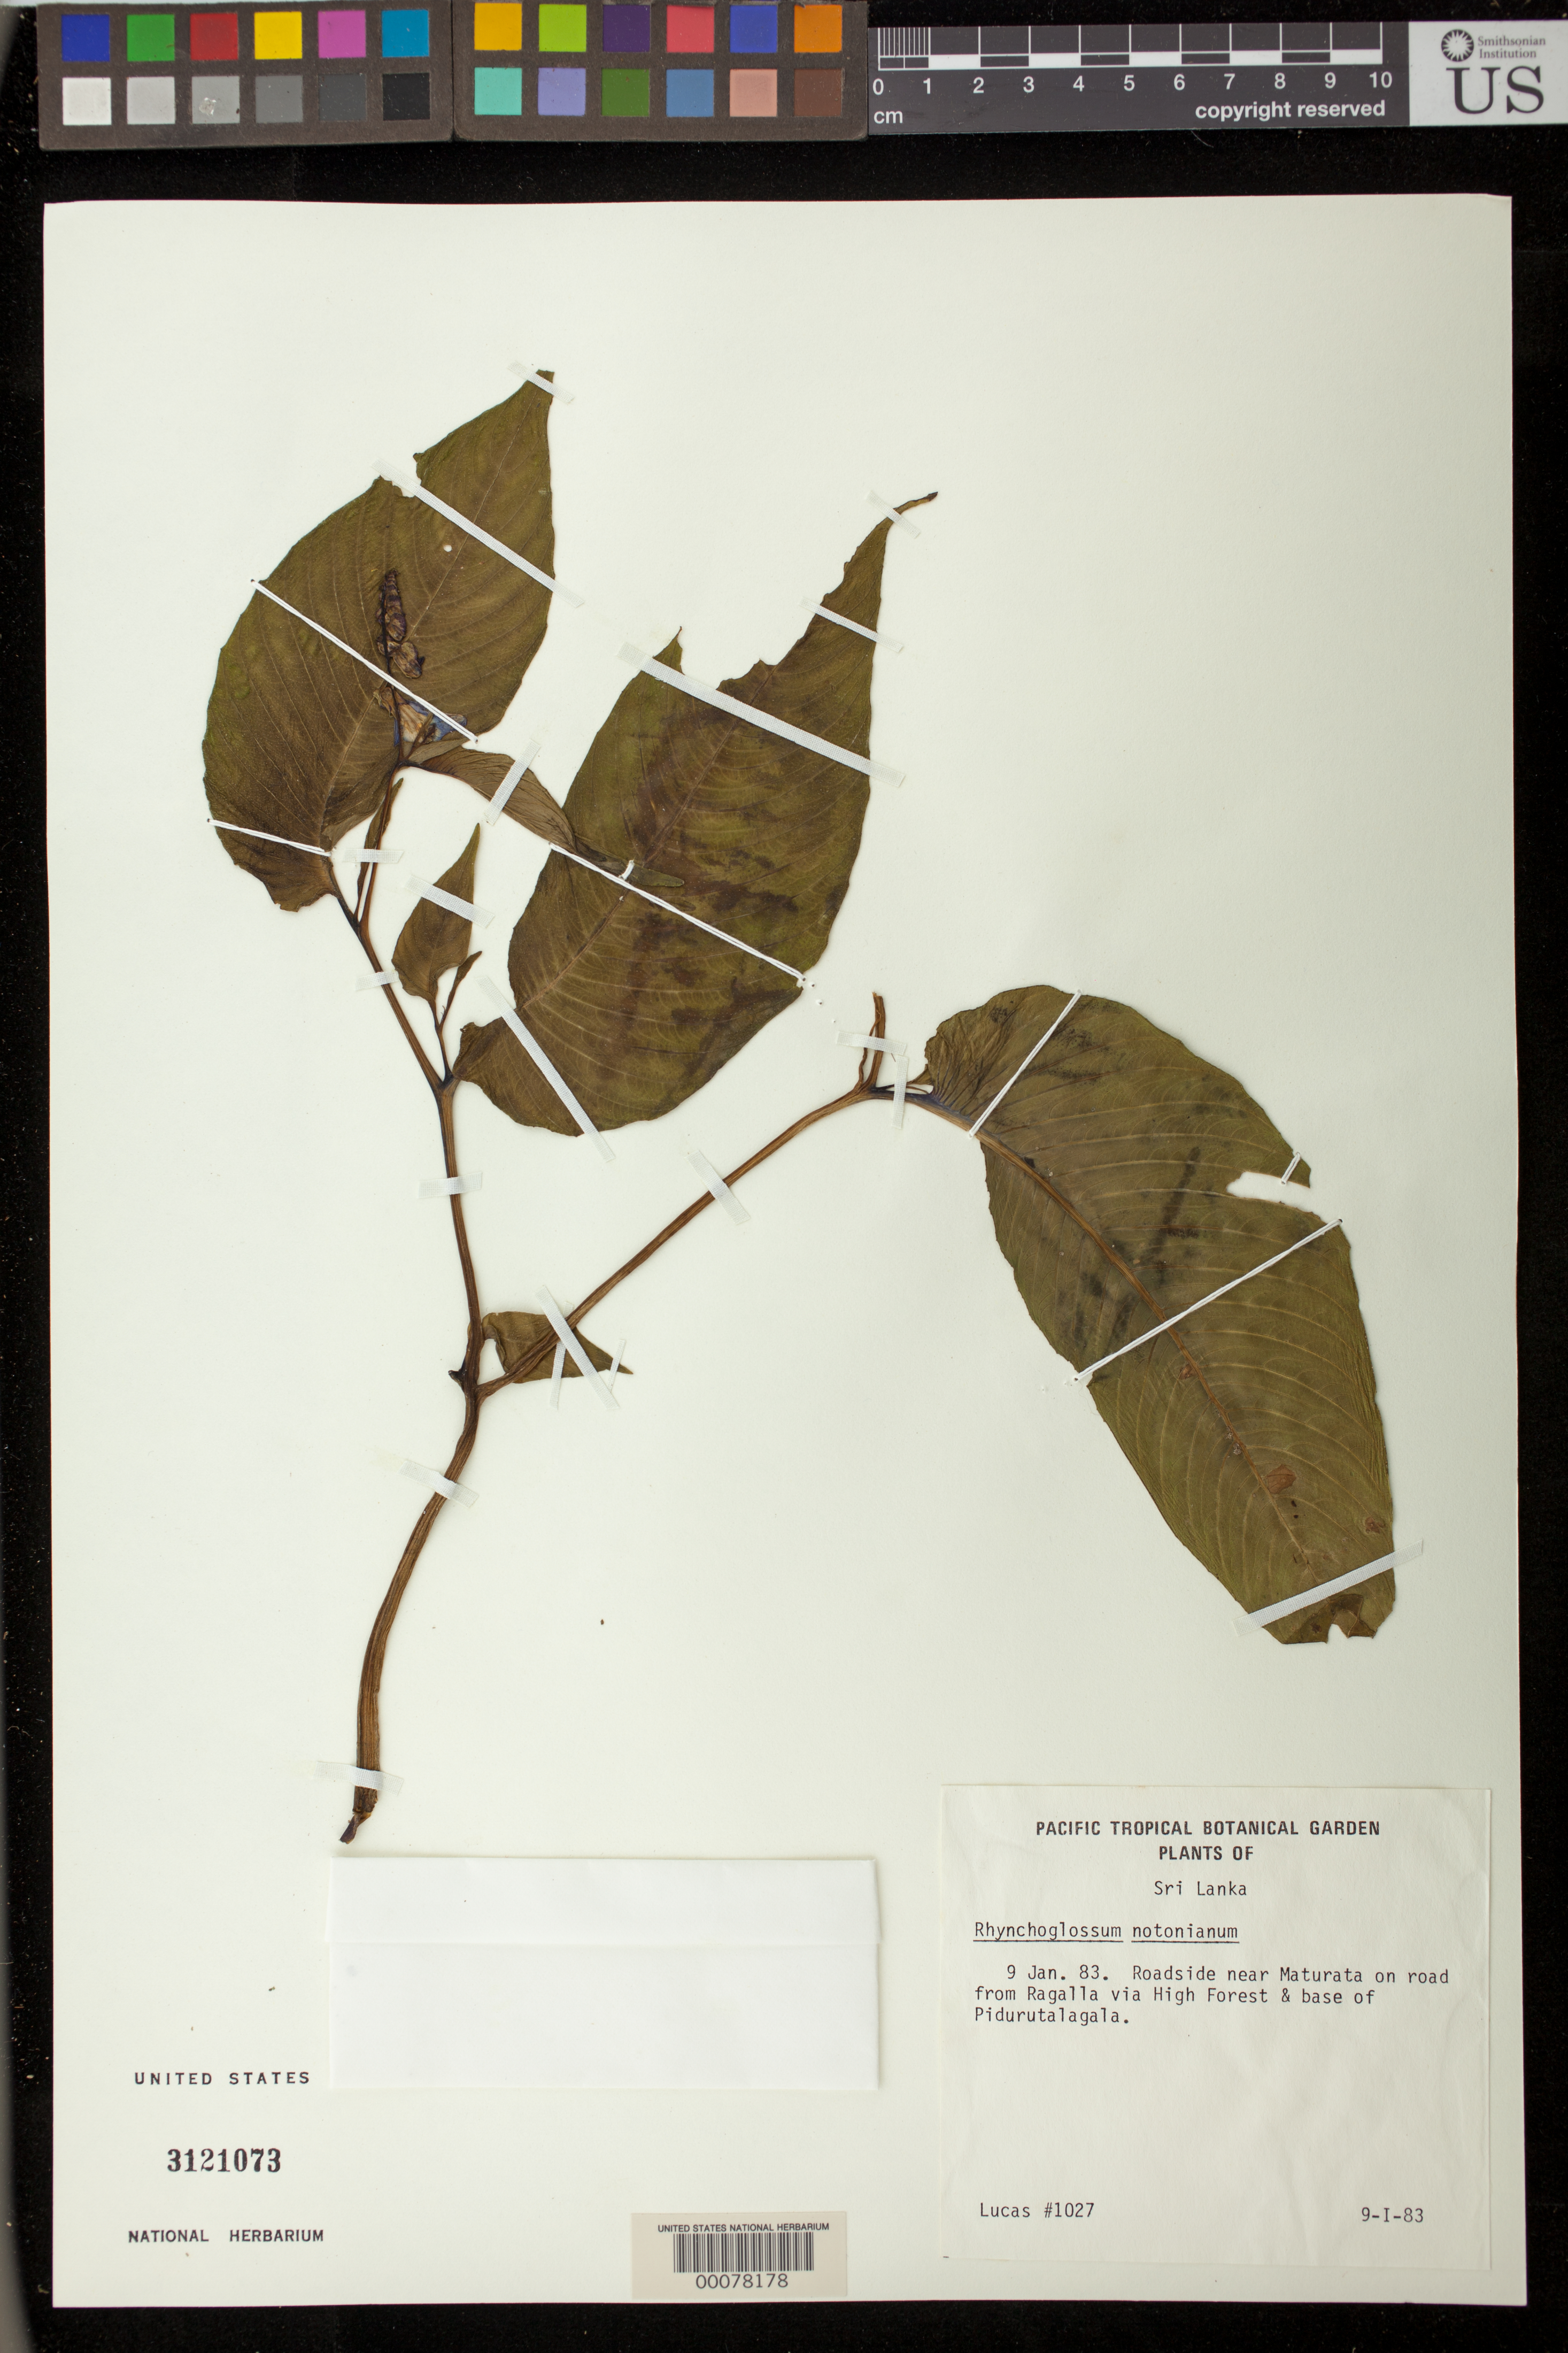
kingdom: Plantae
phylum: Tracheophyta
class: Magnoliopsida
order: Lamiales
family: Gesneriaceae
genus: Rhynchoglossum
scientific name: Rhynchoglossum notonianum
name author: (Wall.) B.L. Burtt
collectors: Lucas, --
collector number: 1027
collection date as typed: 09 Jan 1983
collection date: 1983-01-09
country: Sri Lanka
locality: Roadside near maturata on road from ragalla via high forest & base of pidurutalagala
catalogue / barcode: US 3121073